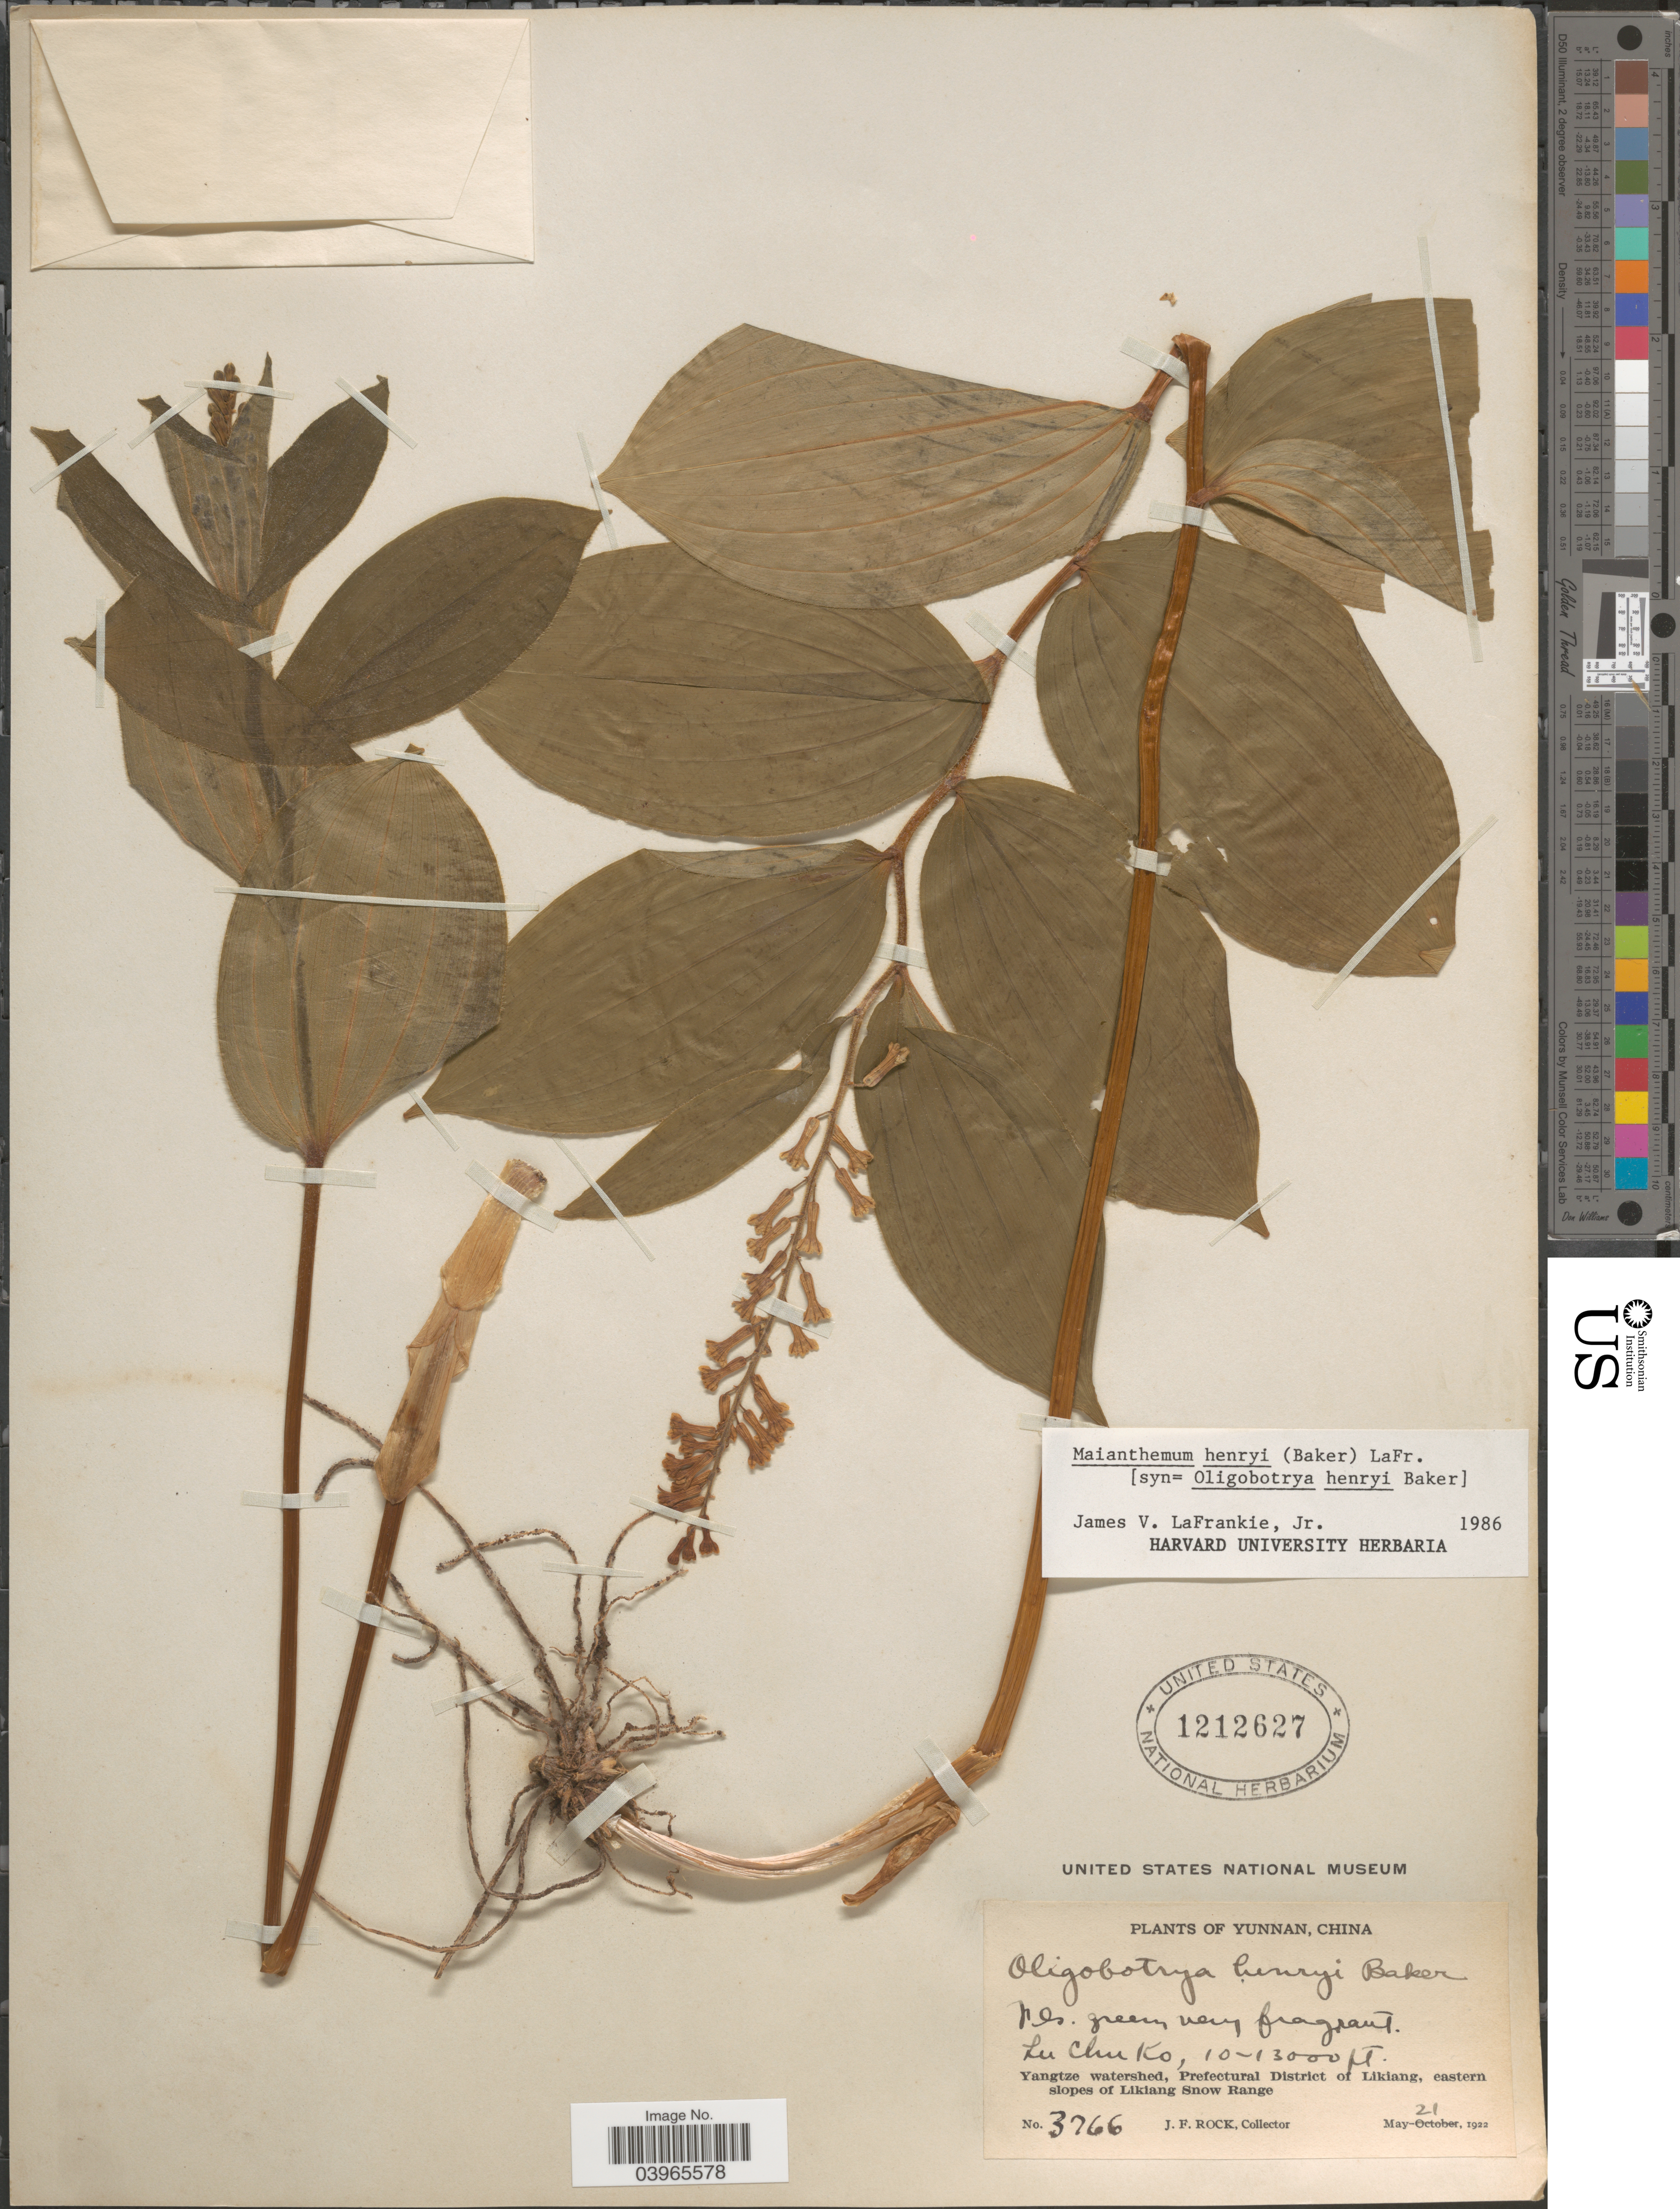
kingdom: Plantae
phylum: Tracheophyta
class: Liliopsida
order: Asparagales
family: Asparagaceae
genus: Maianthemum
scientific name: Maianthemum henryi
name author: (Baker) LaFrankie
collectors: J. Rock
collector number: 3766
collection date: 1922-05-21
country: China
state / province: Yunnan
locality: Lu Chu Ko. Yangtze watershed, Prefectural District of Likiang, eastern slopes of Likiang Snow Range.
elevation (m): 3048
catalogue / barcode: US 1212627